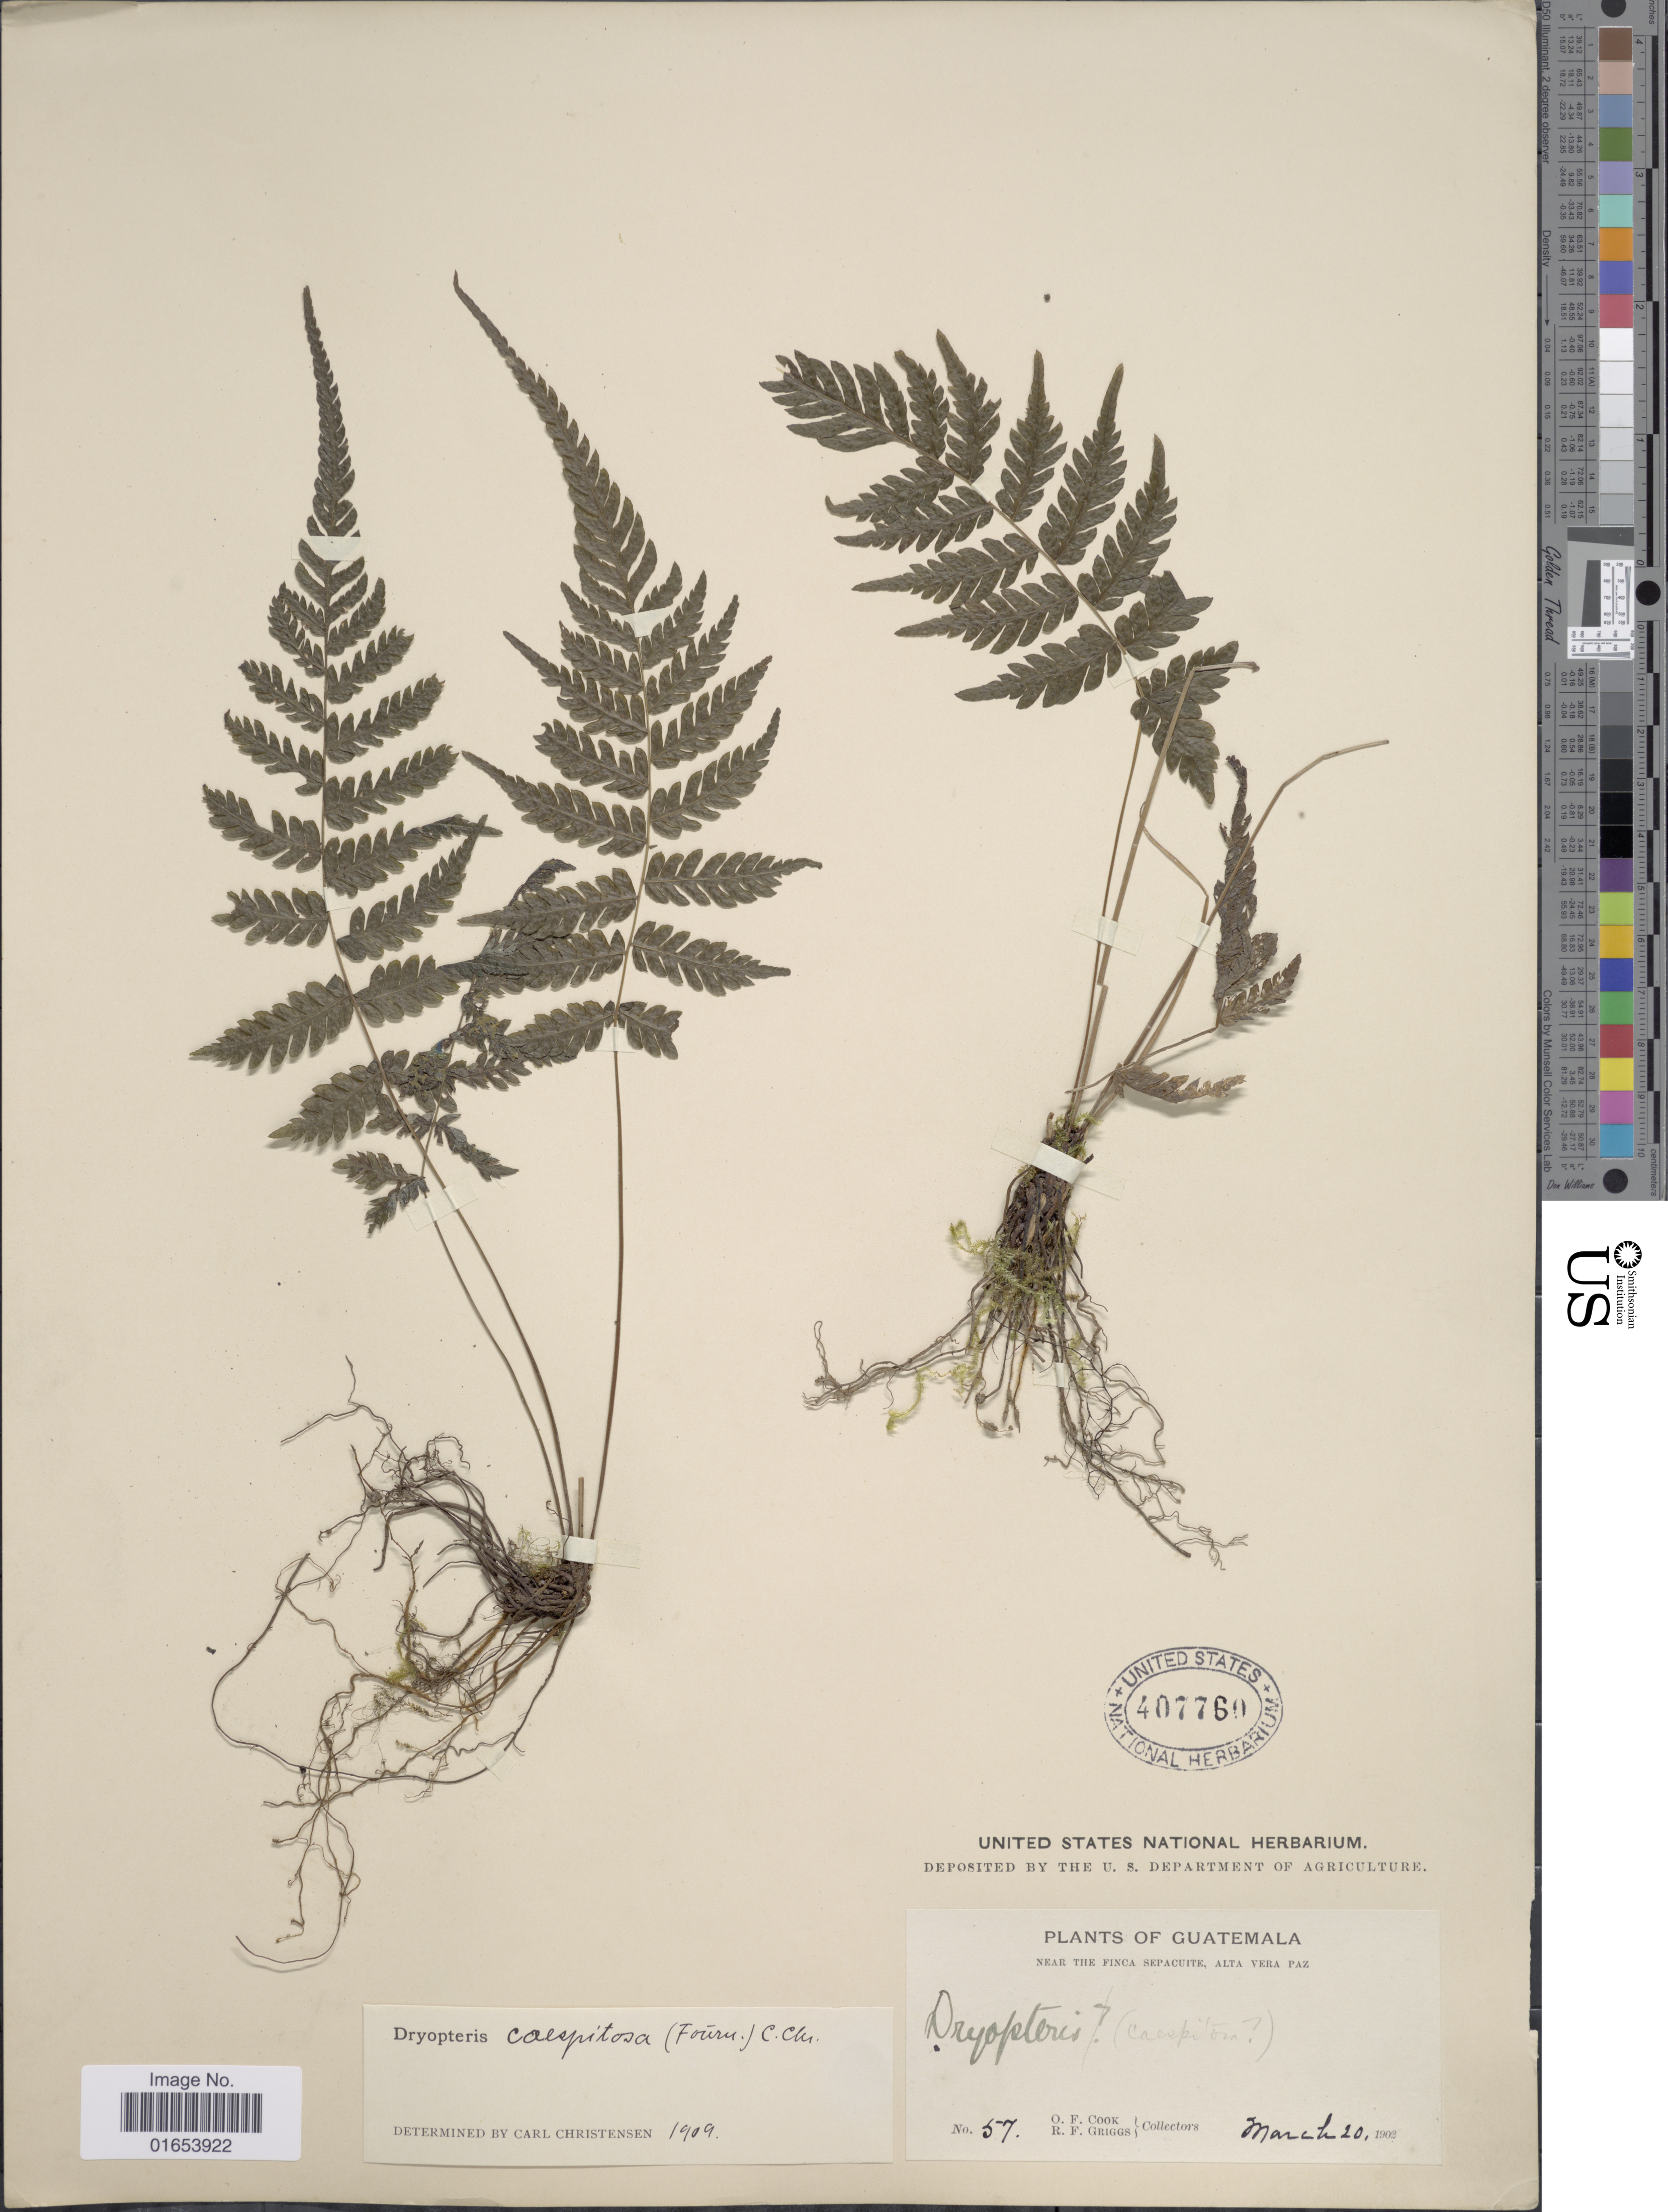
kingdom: Plantae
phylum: Tracheophyta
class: Polypodiopsida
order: Polypodiales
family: Thelypteridaceae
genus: Goniopteris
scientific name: Goniopteris blanda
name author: (Fée) Salino & T.E. Almeida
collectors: O. F. Cook & R. F. Griggs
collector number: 57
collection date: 1902-03-20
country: Guatemala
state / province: Alta Verapaz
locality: Near the Finca Sepacuite, Alta Vera Paz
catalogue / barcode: US 407760